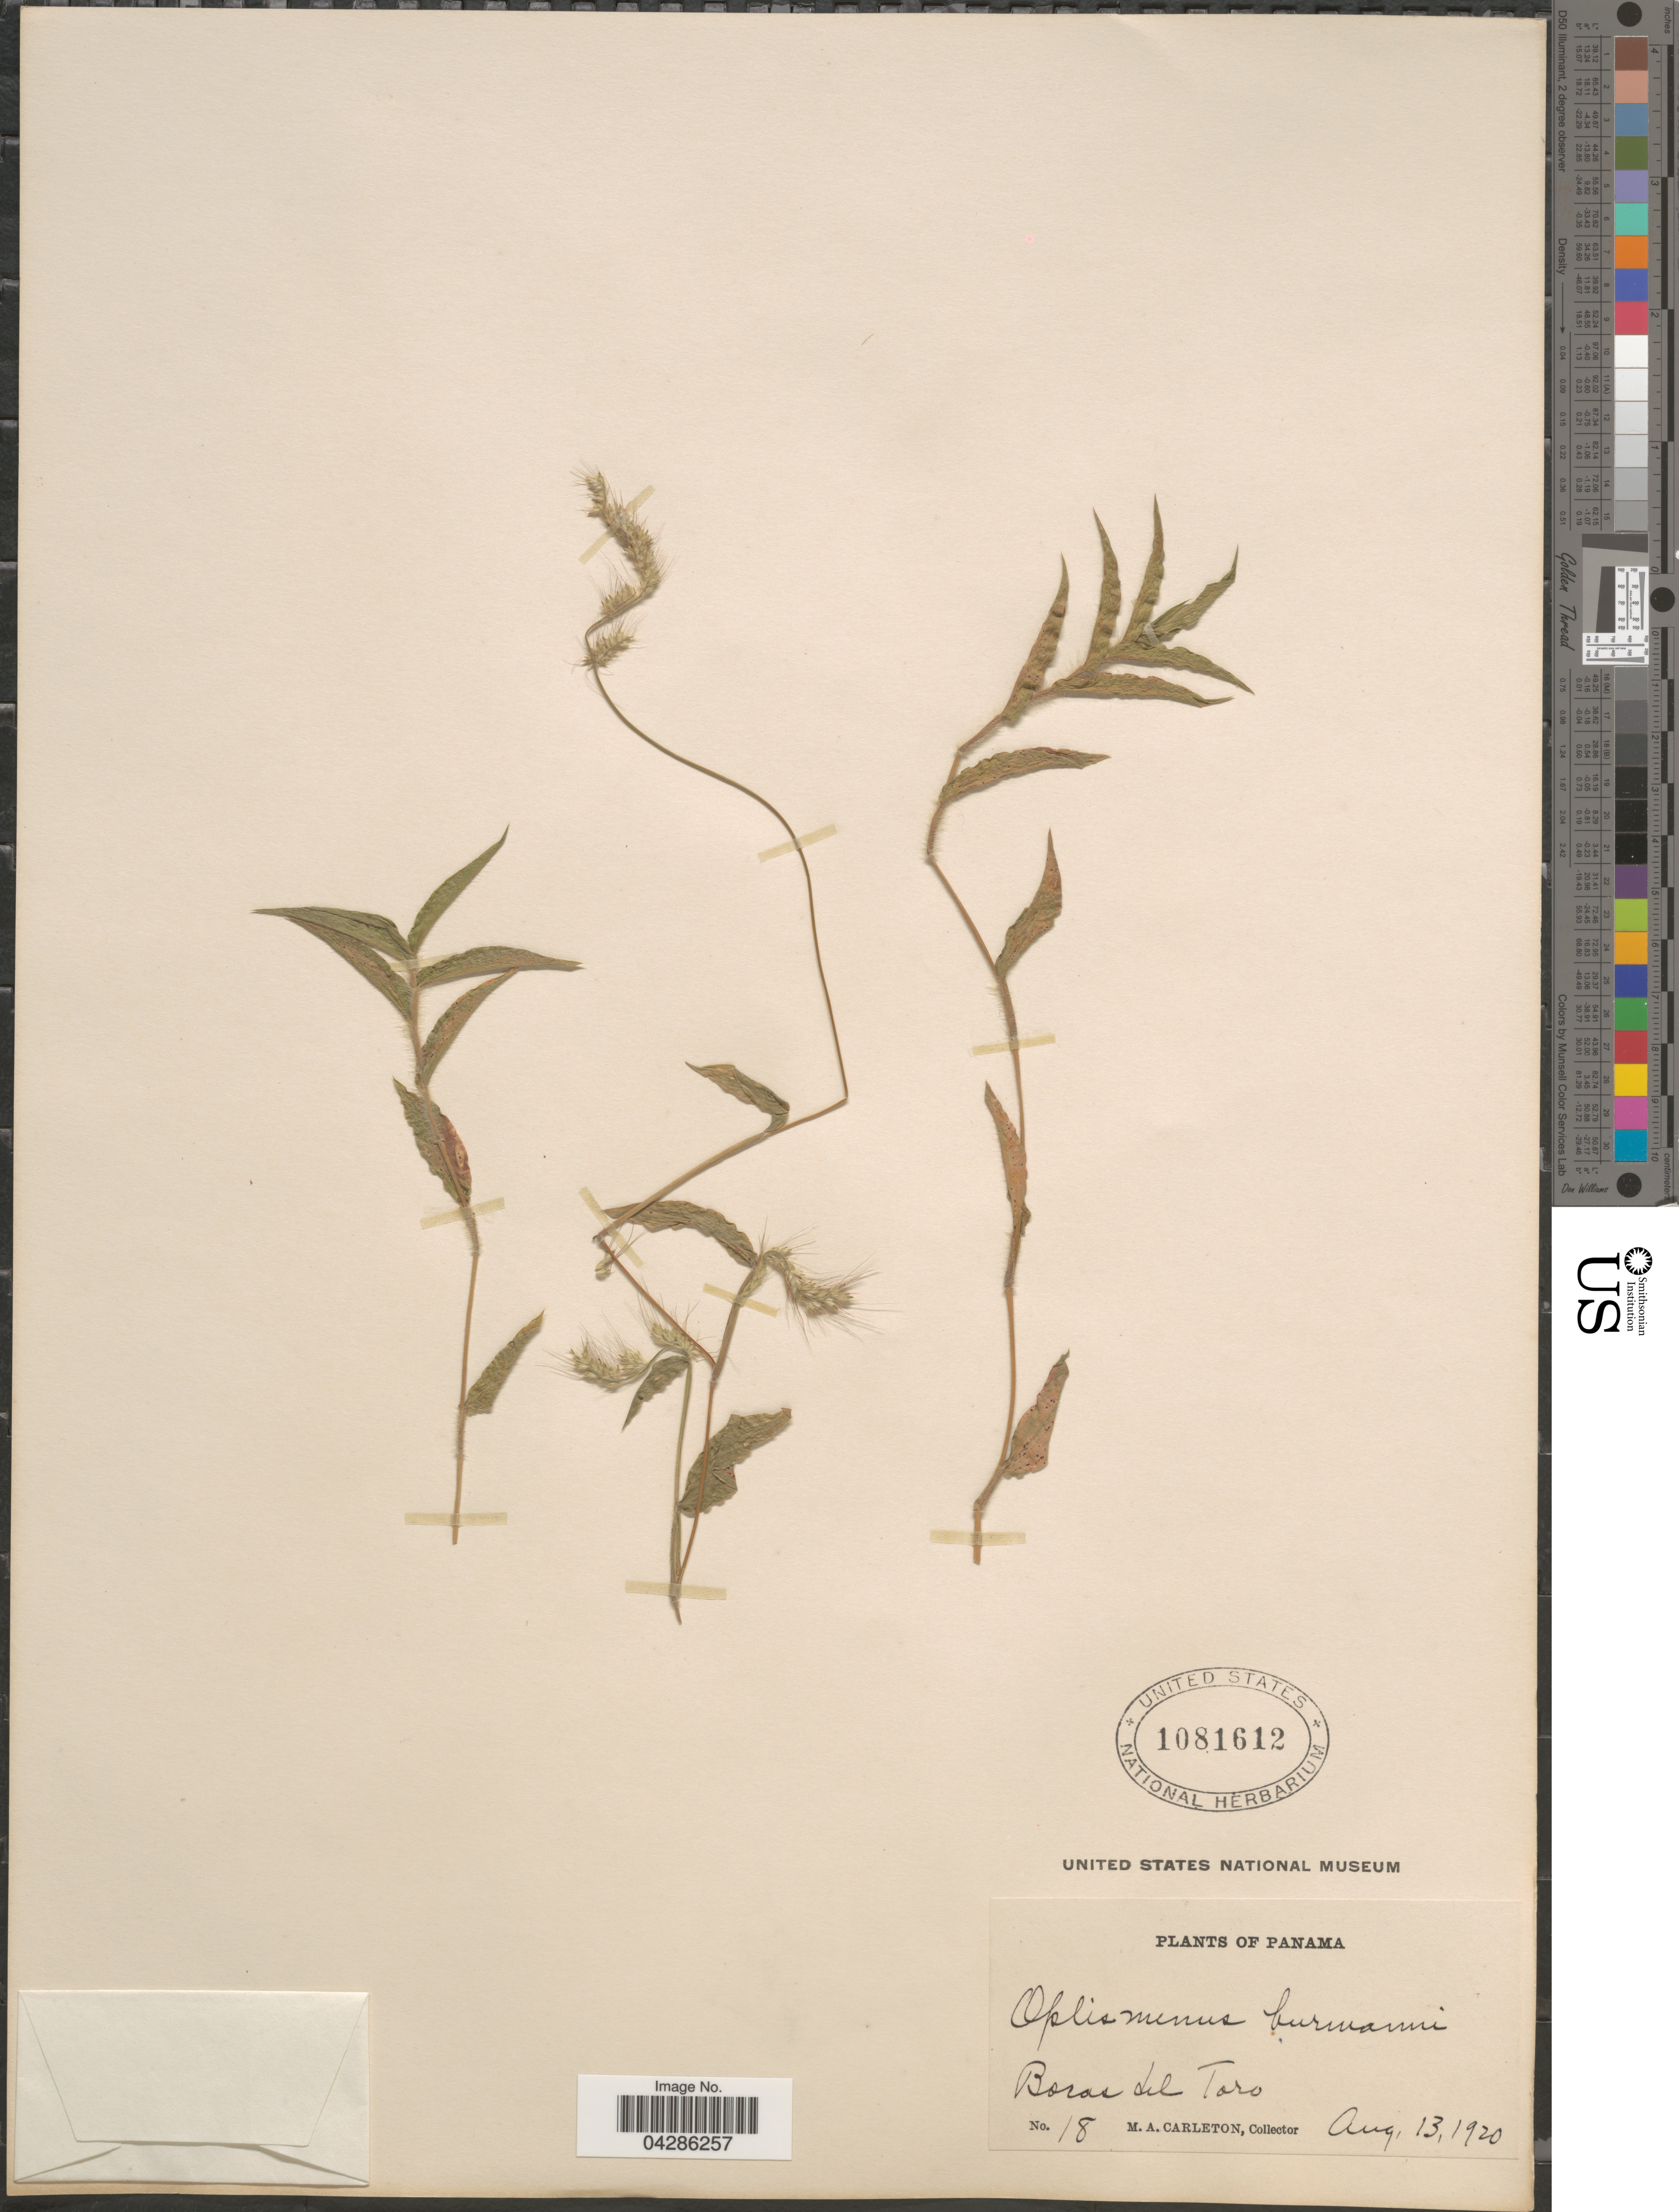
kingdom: Plantae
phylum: Tracheophyta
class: Liliopsida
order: Poales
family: Poaceae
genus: Oplismenus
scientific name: Oplismenus burmannii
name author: (Retz.) P. Beauv.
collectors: M. A. Carleton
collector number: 18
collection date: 1920-08-13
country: Panama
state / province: Bocas del Toro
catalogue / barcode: US 1081612